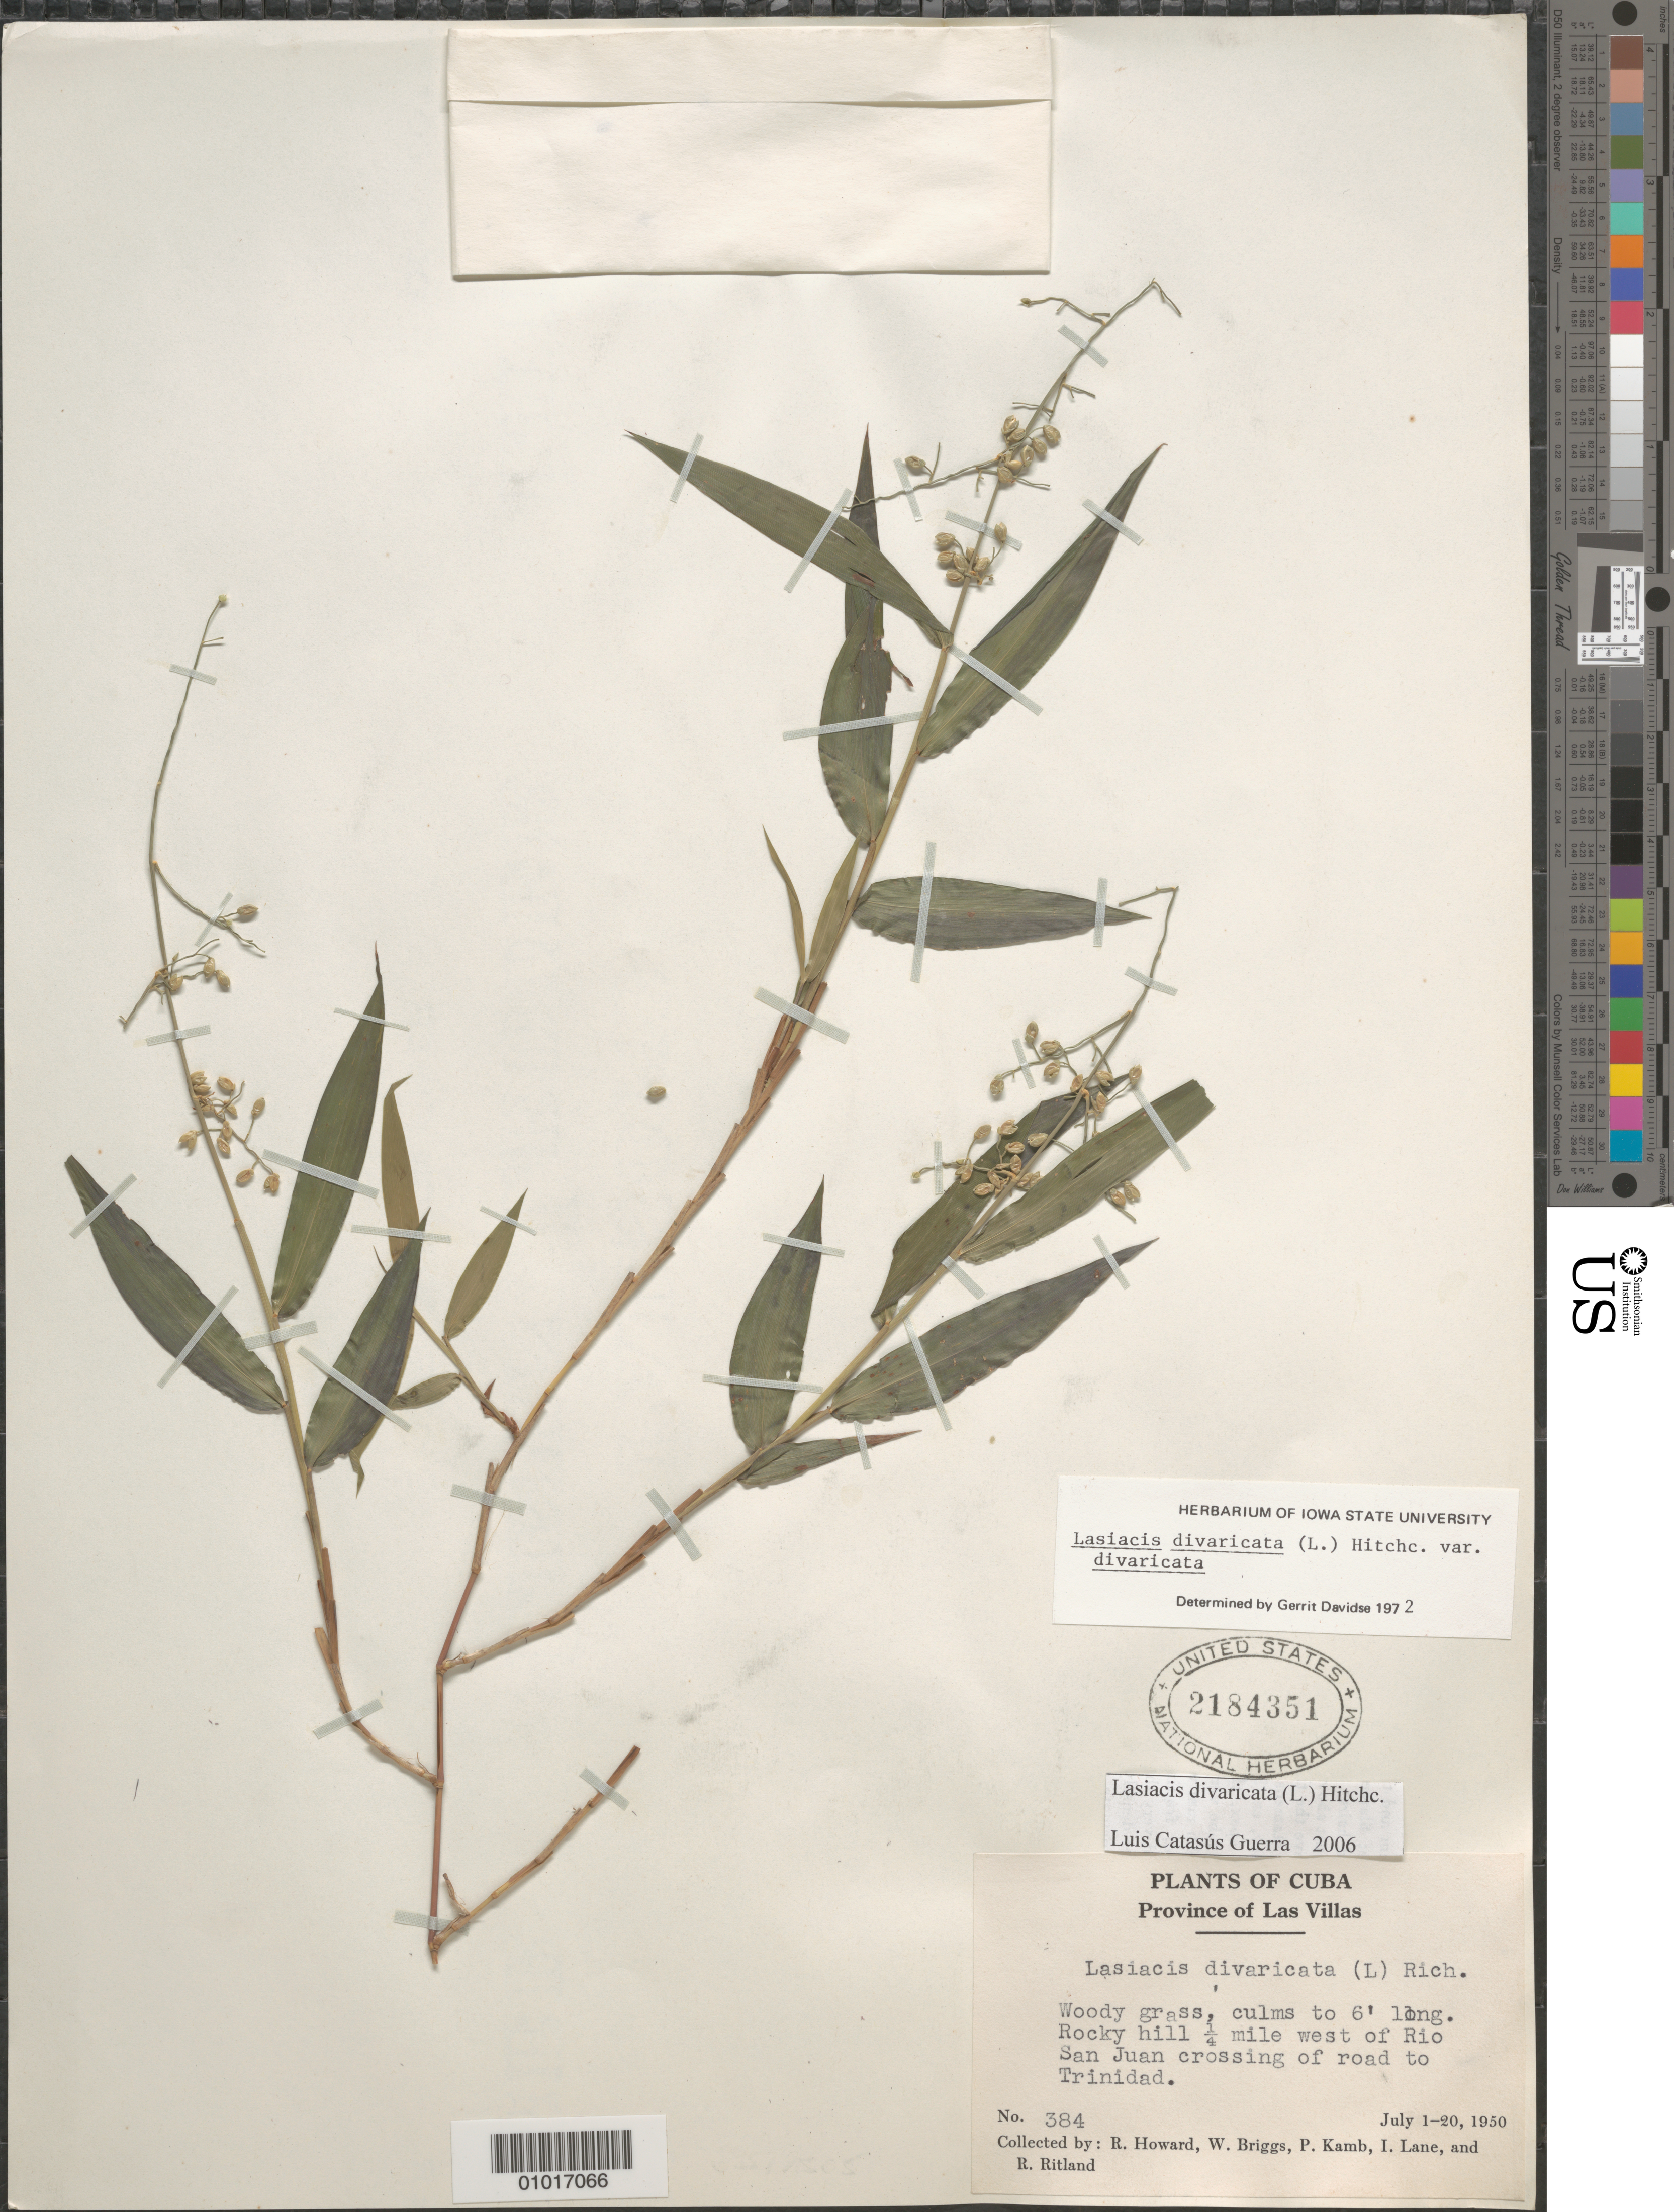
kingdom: Plantae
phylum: Tracheophyta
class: Liliopsida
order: Poales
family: Poaceae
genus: Lasiacis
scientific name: Lasiacis divaricata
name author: (L.) Hitchc.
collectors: R. A. Howard, W. Briggs, P. Kamb, I. Lane & R. Ritland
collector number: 384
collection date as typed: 01 Jul 1950 to 20 Jul 1950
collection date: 1950-07-01/1950-07-20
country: Cuba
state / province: Las Villas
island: Cuba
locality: Rocky hill 1/4 mile west of Rio San Juan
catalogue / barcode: US 2184351